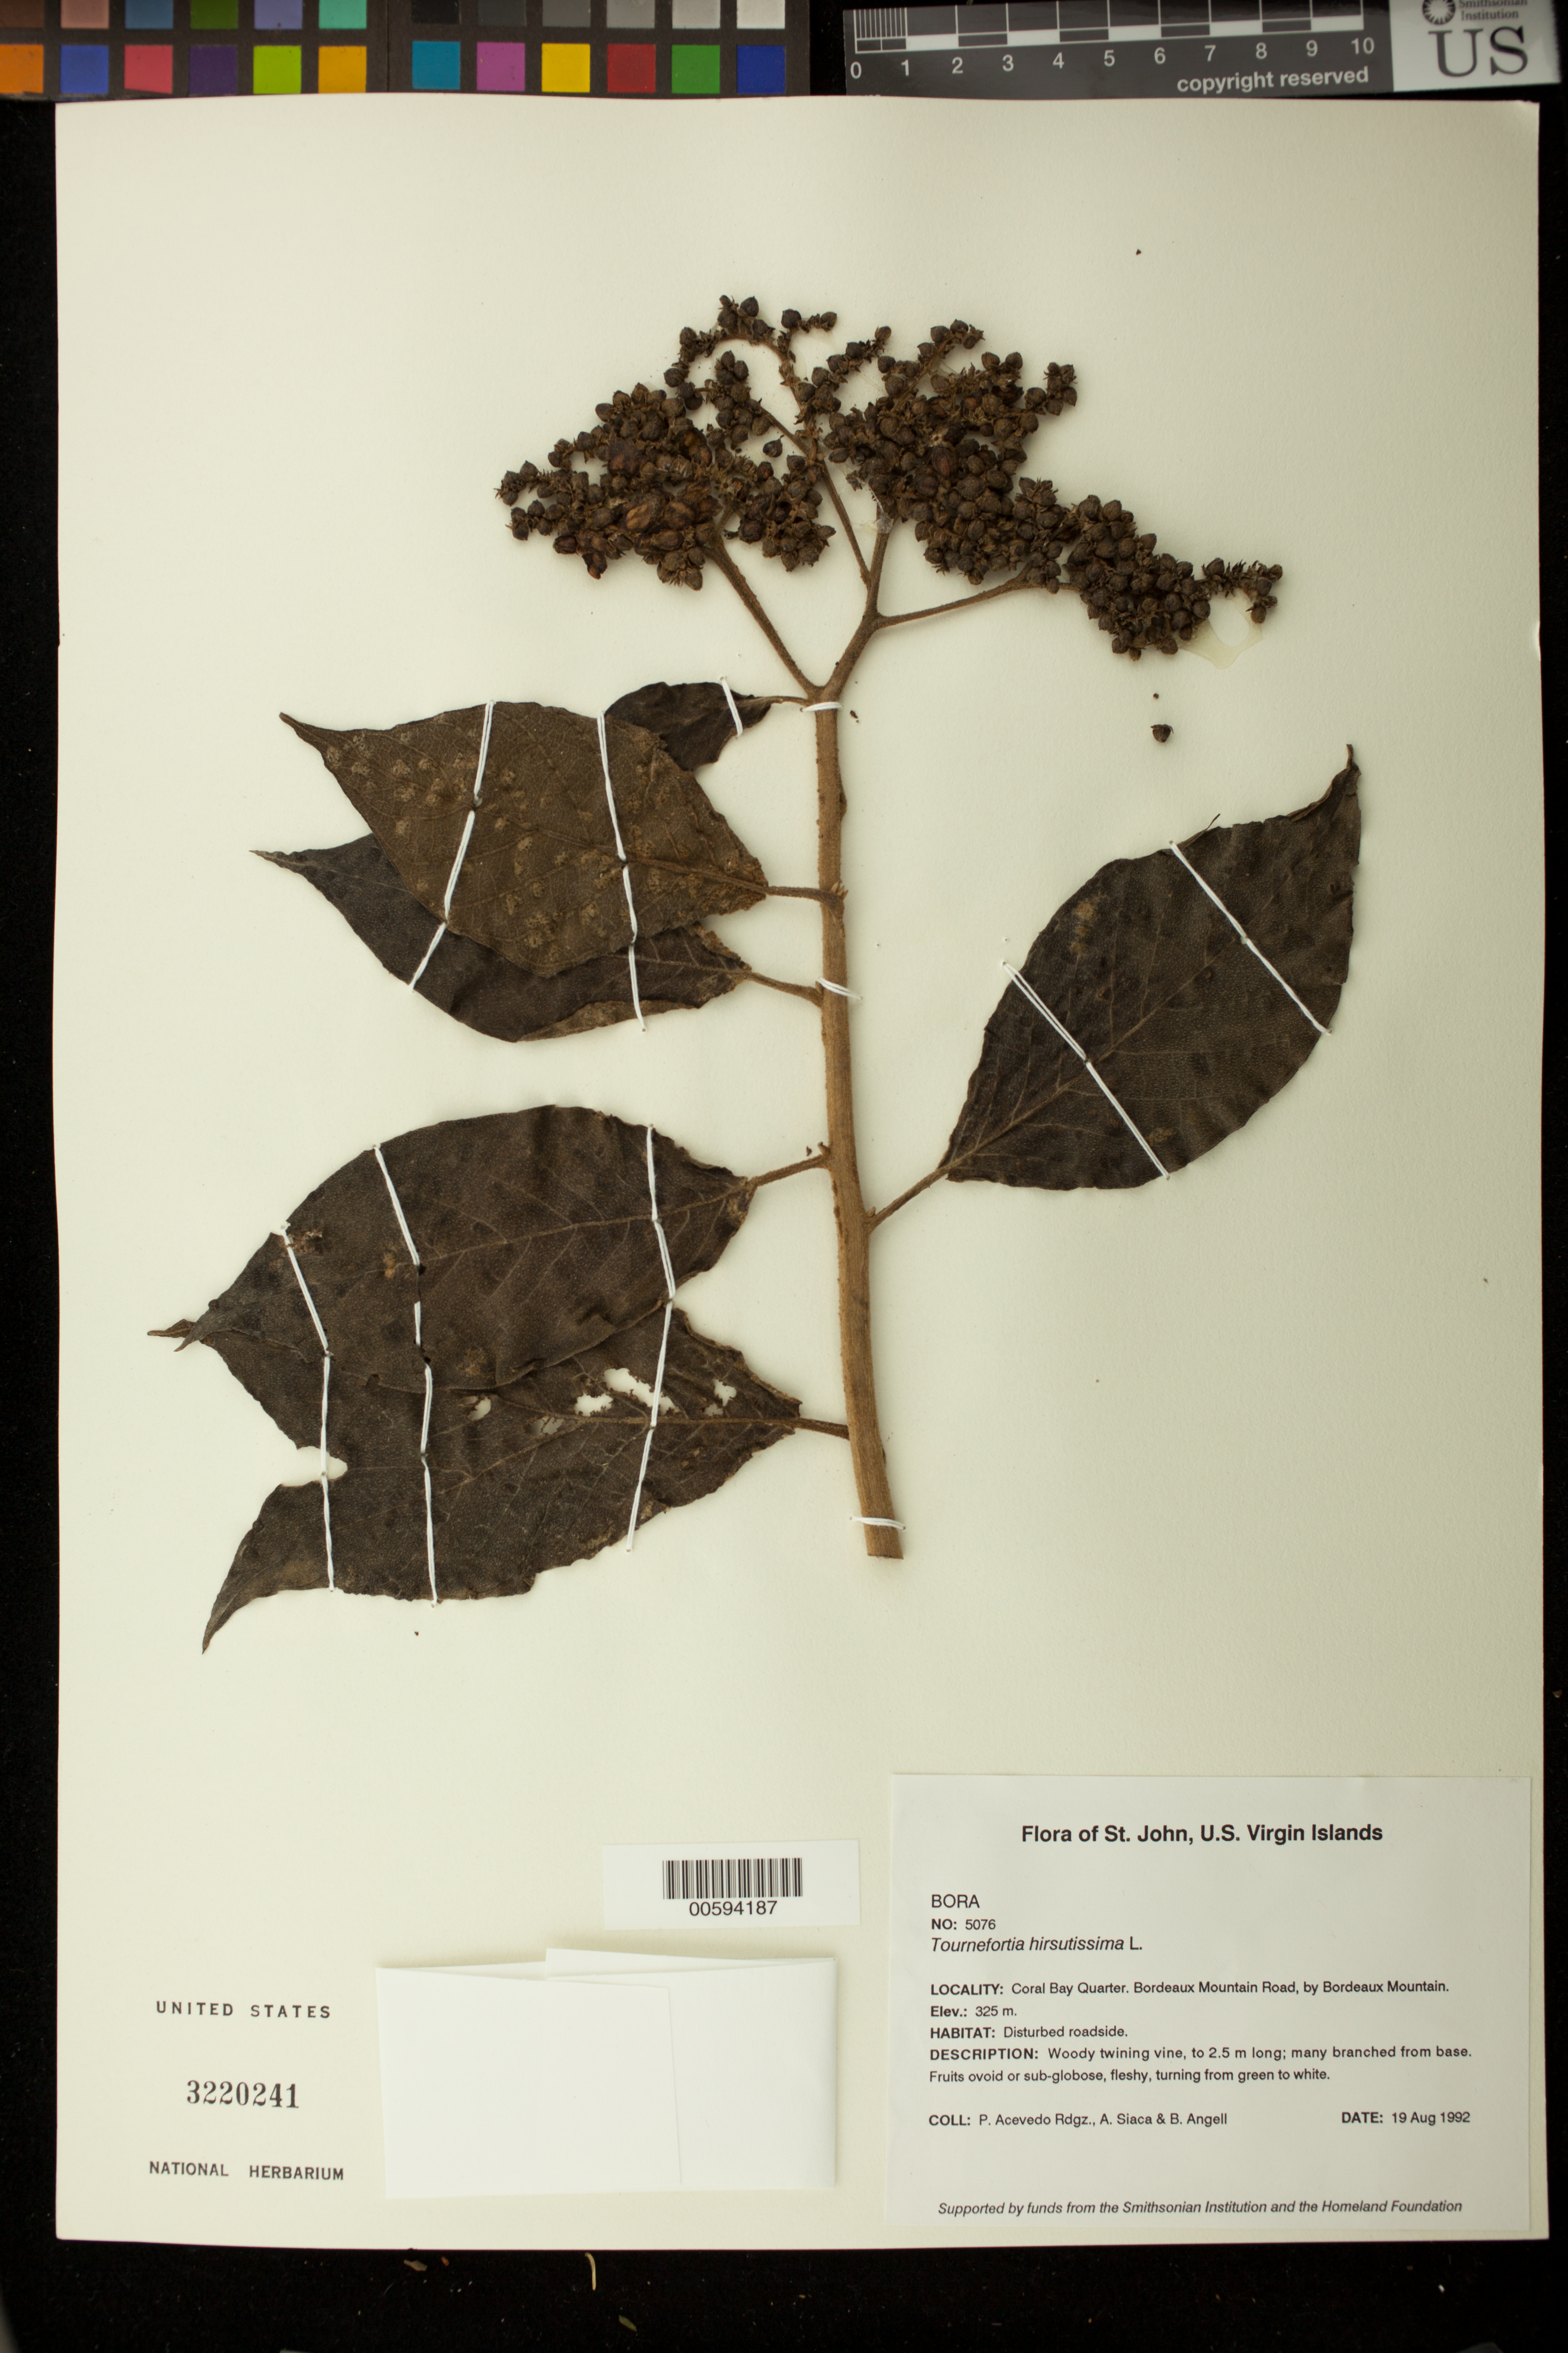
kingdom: Plantae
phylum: Tracheophyta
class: Magnoliopsida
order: Boraginales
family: Heliotropiaceae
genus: Tournefortia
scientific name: Tournefortia hirsutissima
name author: L.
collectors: P. Acevedo-Rodr., A. Siaca & Bobbi Angell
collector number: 5076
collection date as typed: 19 Aug 1992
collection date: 1992-08-19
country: U.S. Virgin Islands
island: St. John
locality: Coral Bay Quarter; along dirt road to Bordeaux Mountain., by Bordeaux Mountain.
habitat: Disturbed roadside.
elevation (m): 325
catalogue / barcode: US 3220241